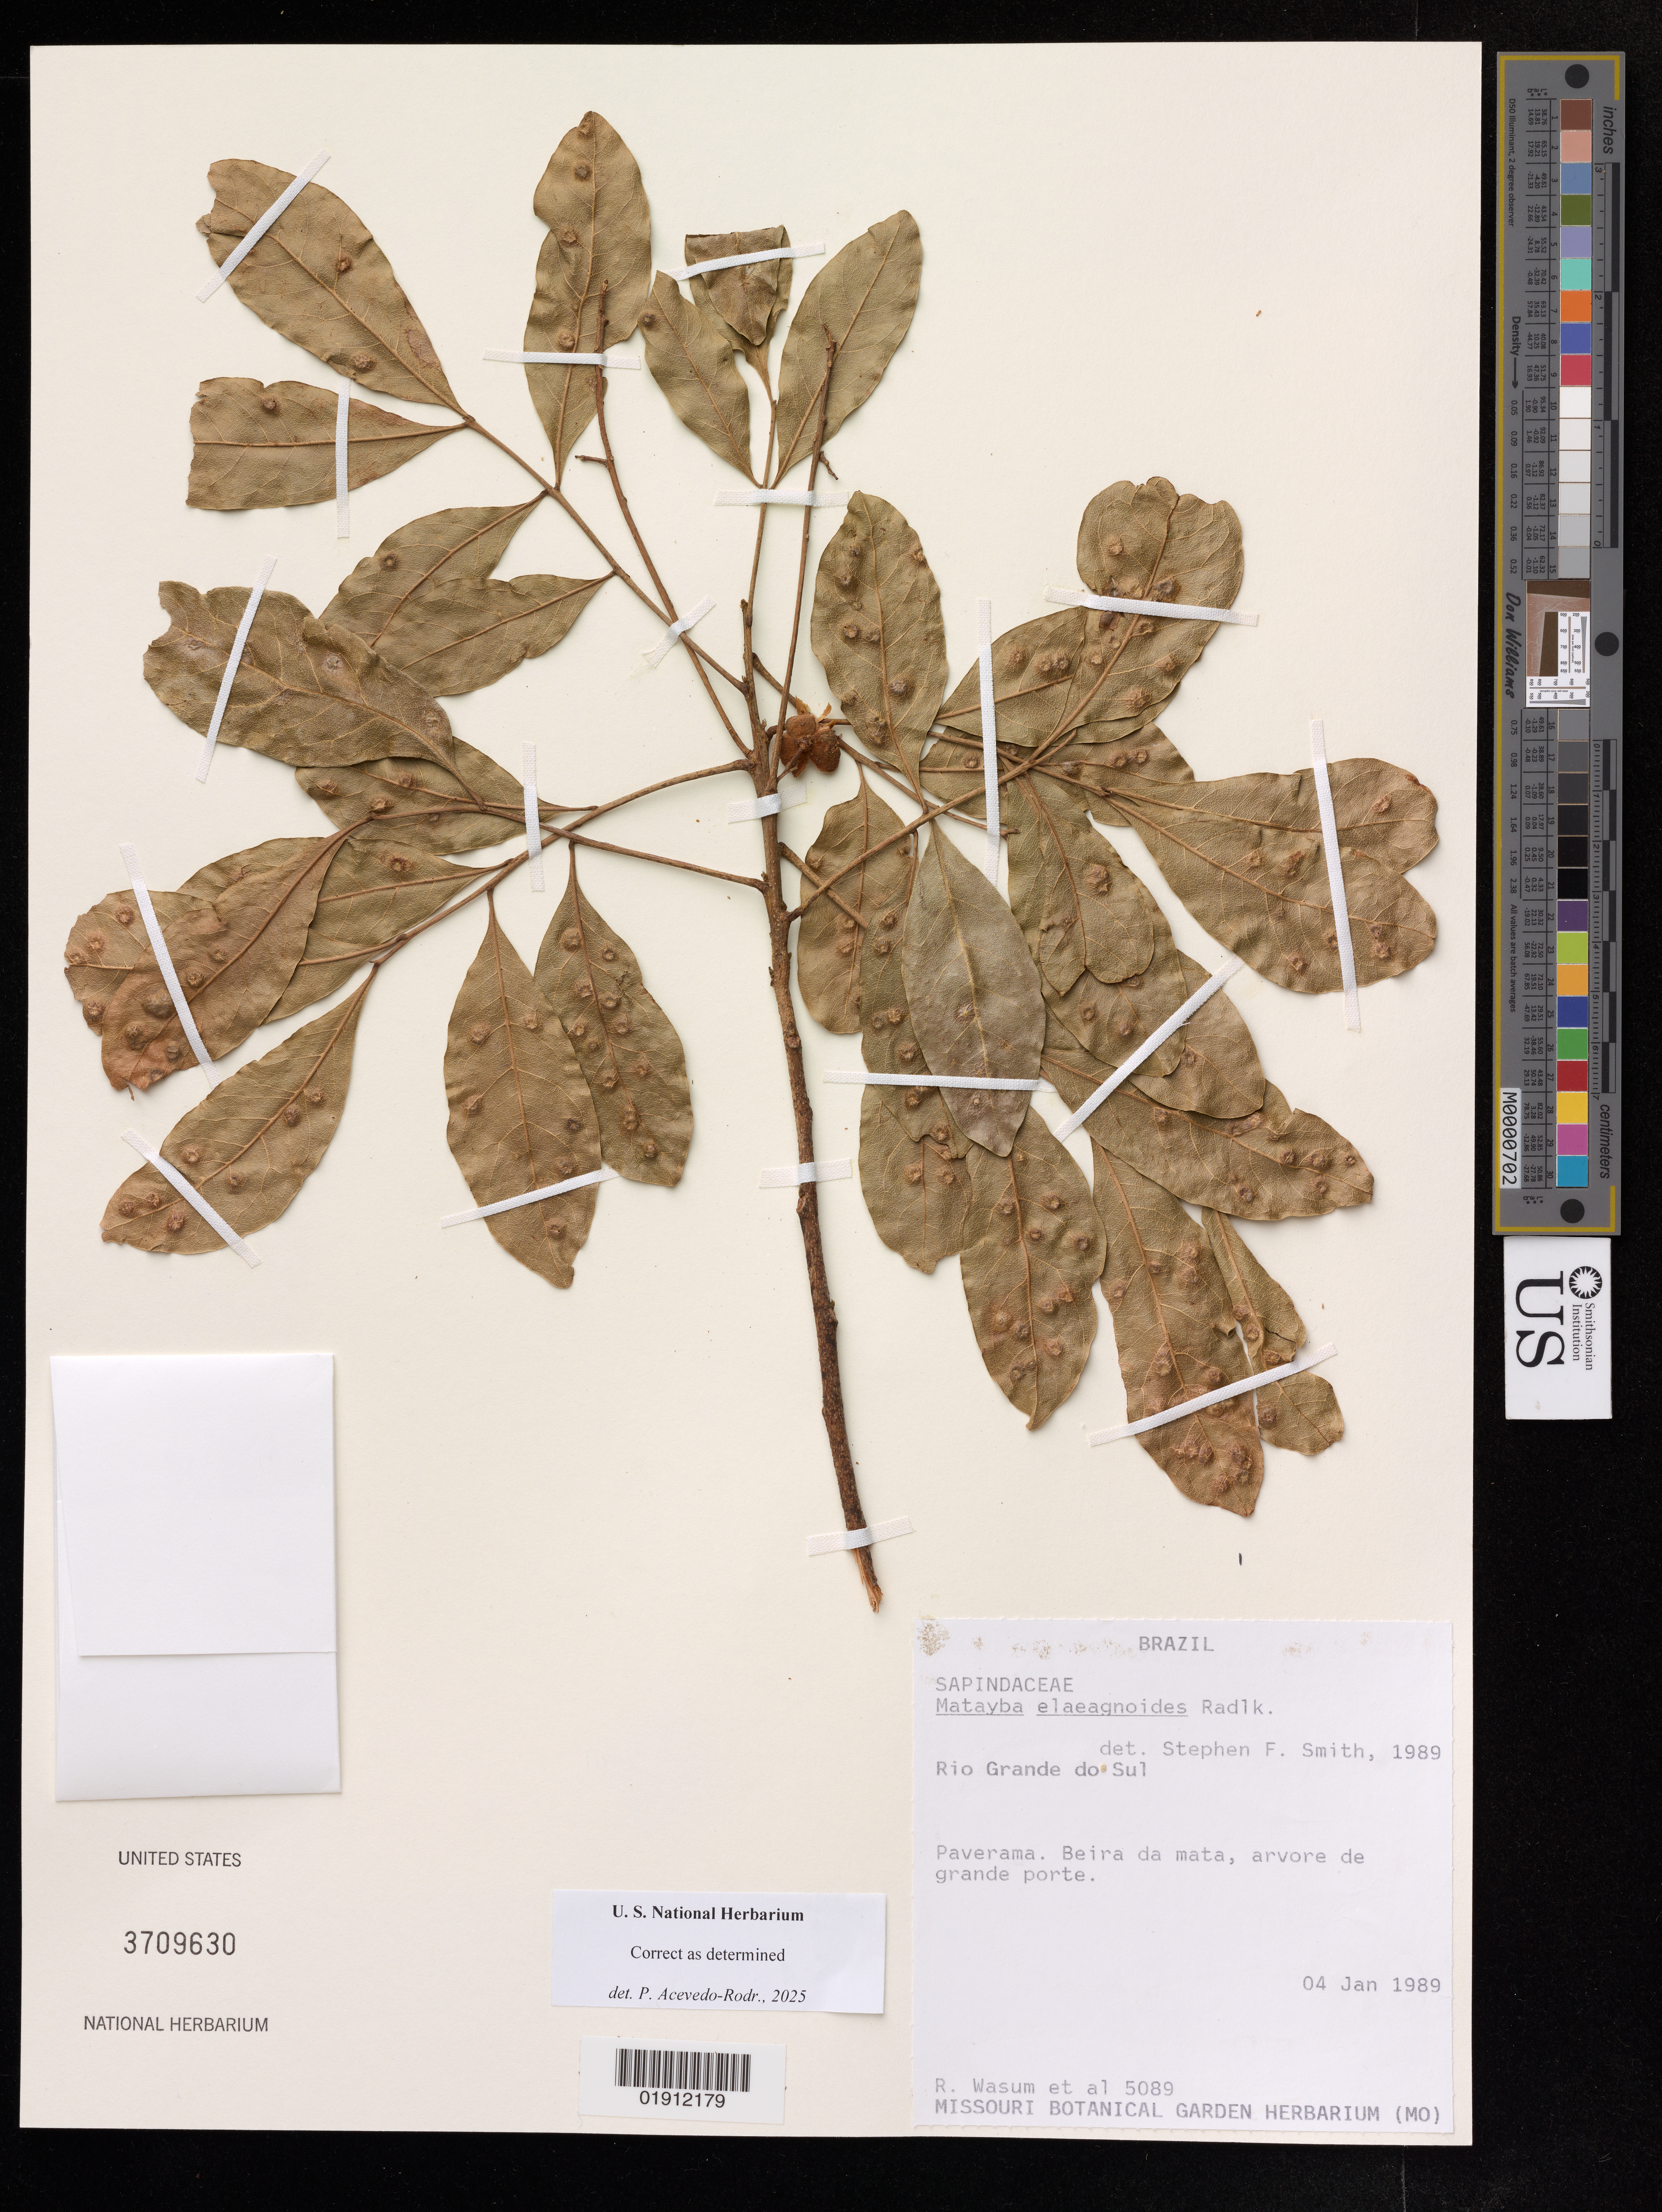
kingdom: Plantae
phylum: Tracheophyta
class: Magnoliopsida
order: Sapindales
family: Sapindaceae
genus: Matayba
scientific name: Matayba elaeagnoides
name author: Radlk.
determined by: Acevedo-Rodriguez, P., (US), Smithsonian Institution - National Museum of Natural History (UNITED STATES)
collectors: R. Wasum et al.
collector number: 5089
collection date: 1989-01-04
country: Brazil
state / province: Rio Grande do Sul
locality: Paverama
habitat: Beira da mata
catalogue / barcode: US 3709630